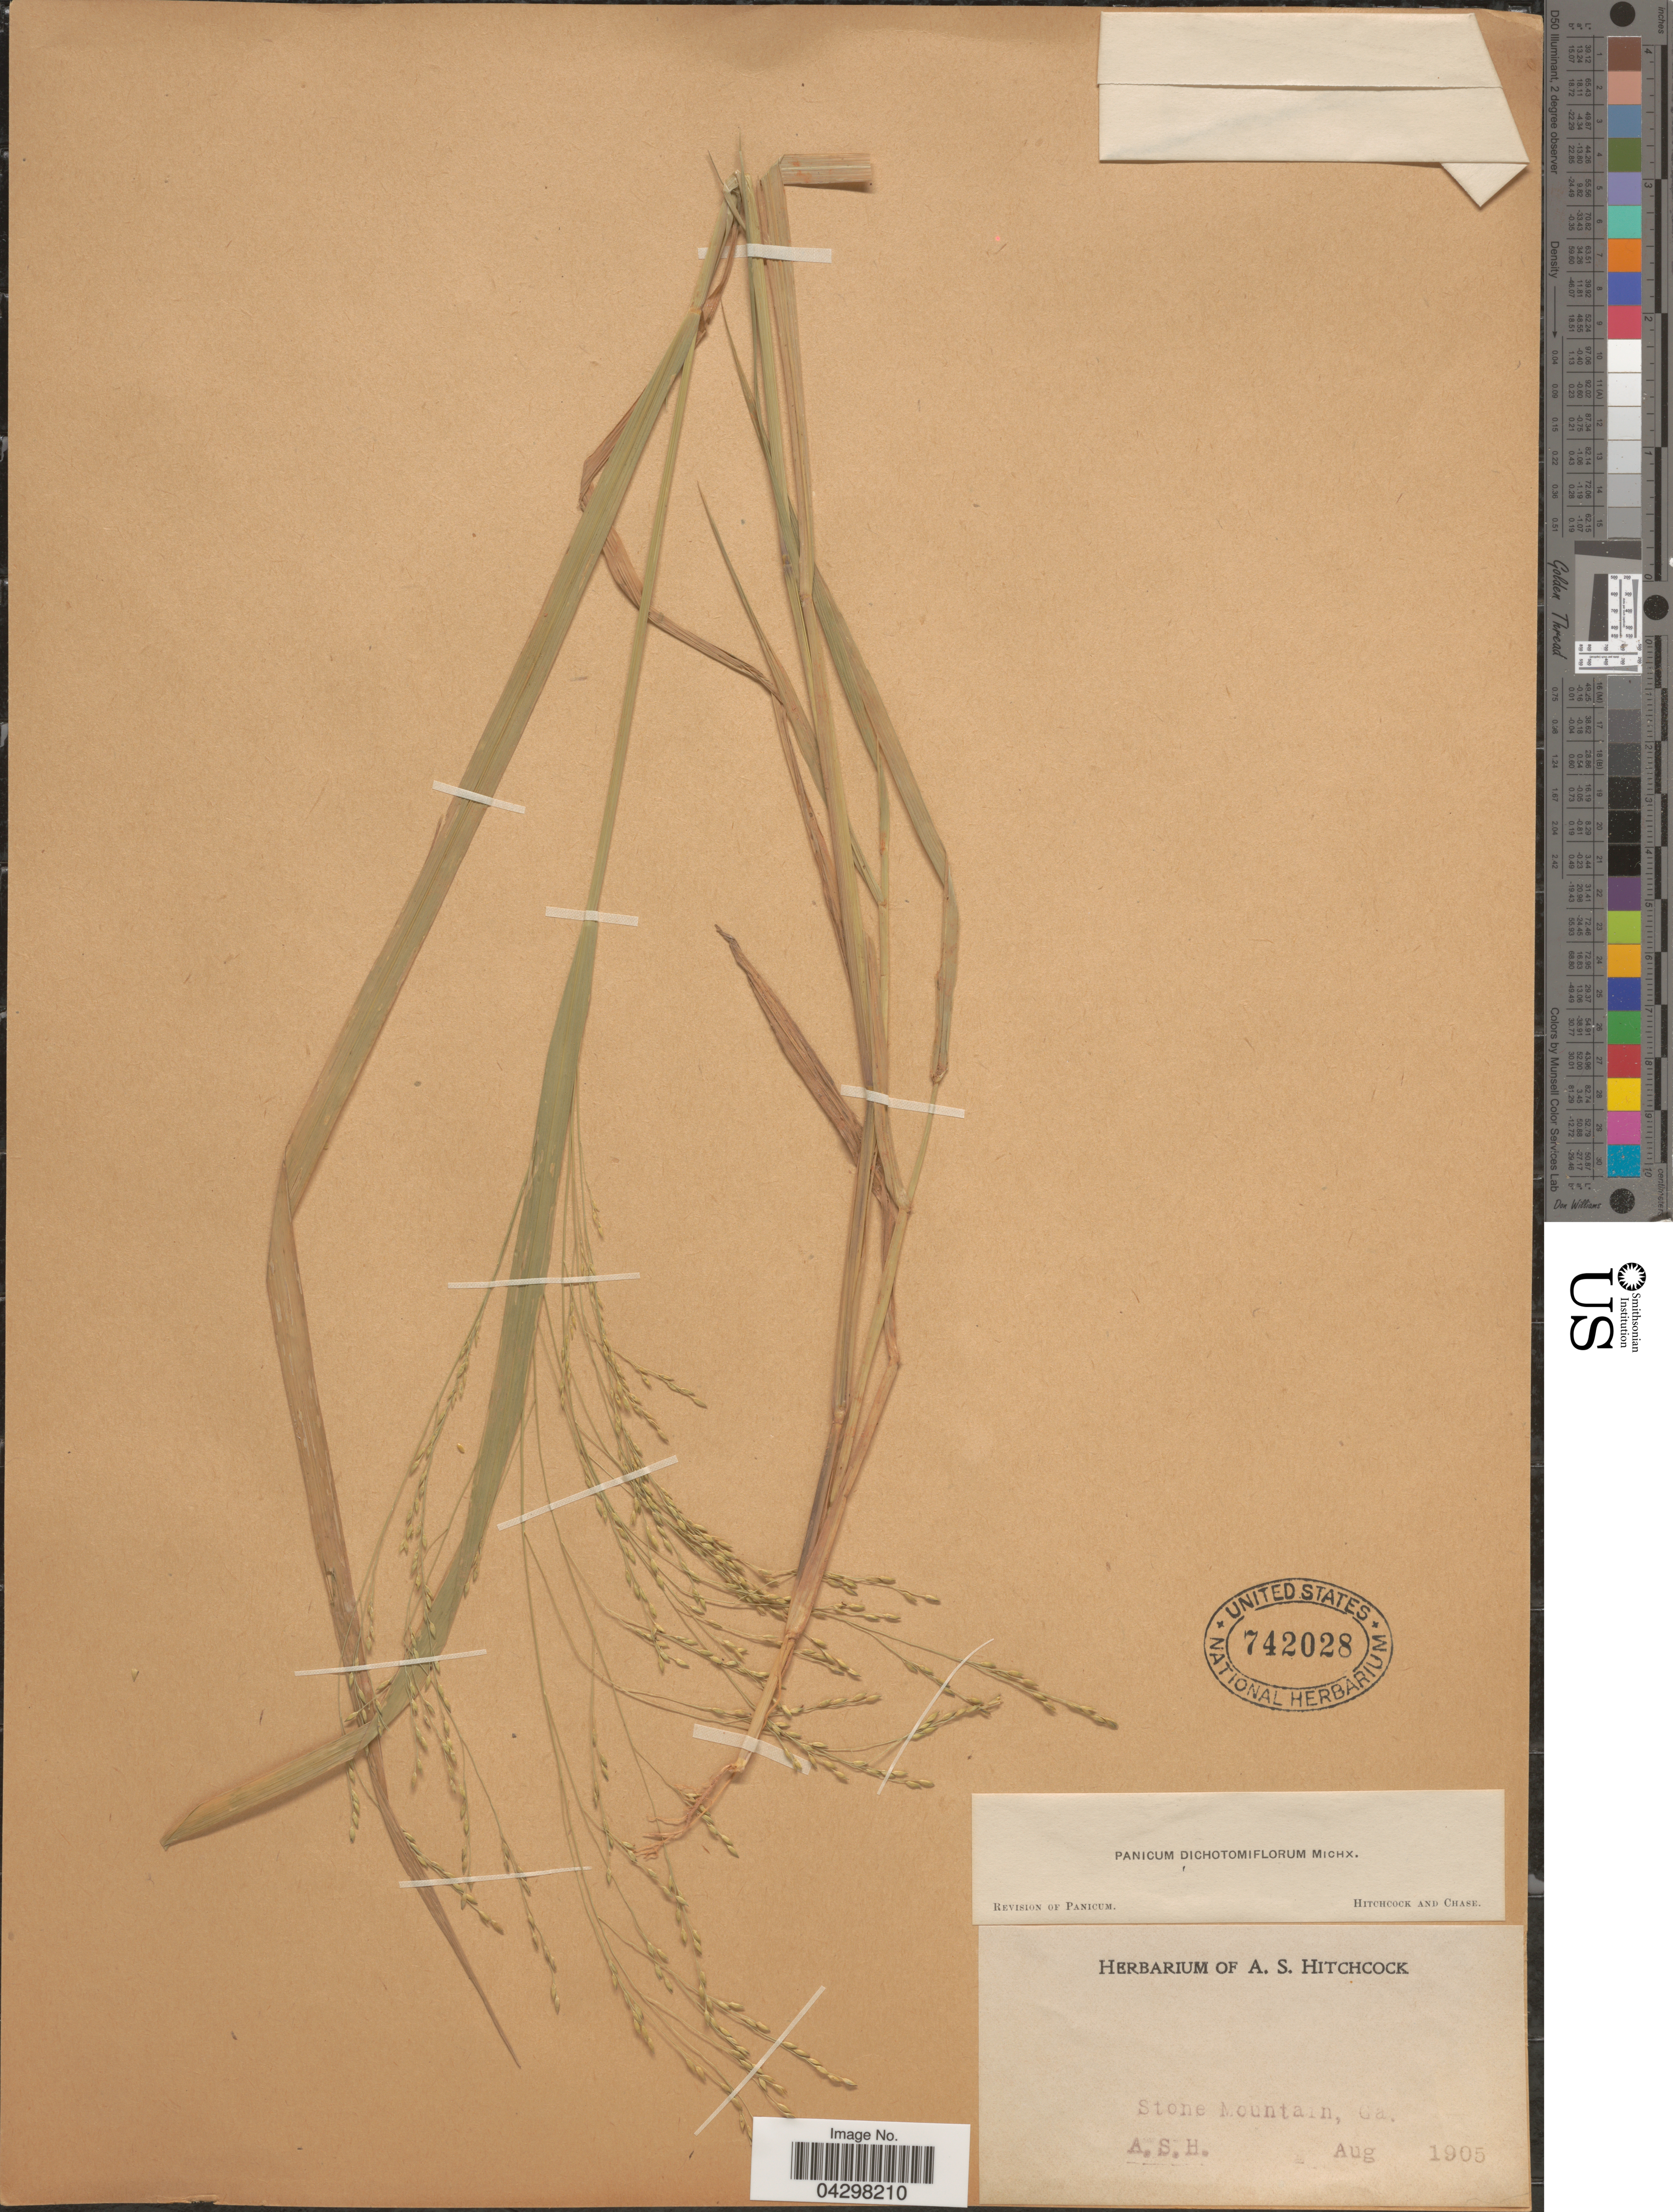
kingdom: Plantae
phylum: Tracheophyta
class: Liliopsida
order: Poales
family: Poaceae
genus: Panicum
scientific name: Panicum dichotomiflorum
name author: Michx.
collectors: A. S. Hitchcock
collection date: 1905-08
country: United States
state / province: Georgia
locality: Stone Mountain.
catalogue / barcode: US 742028